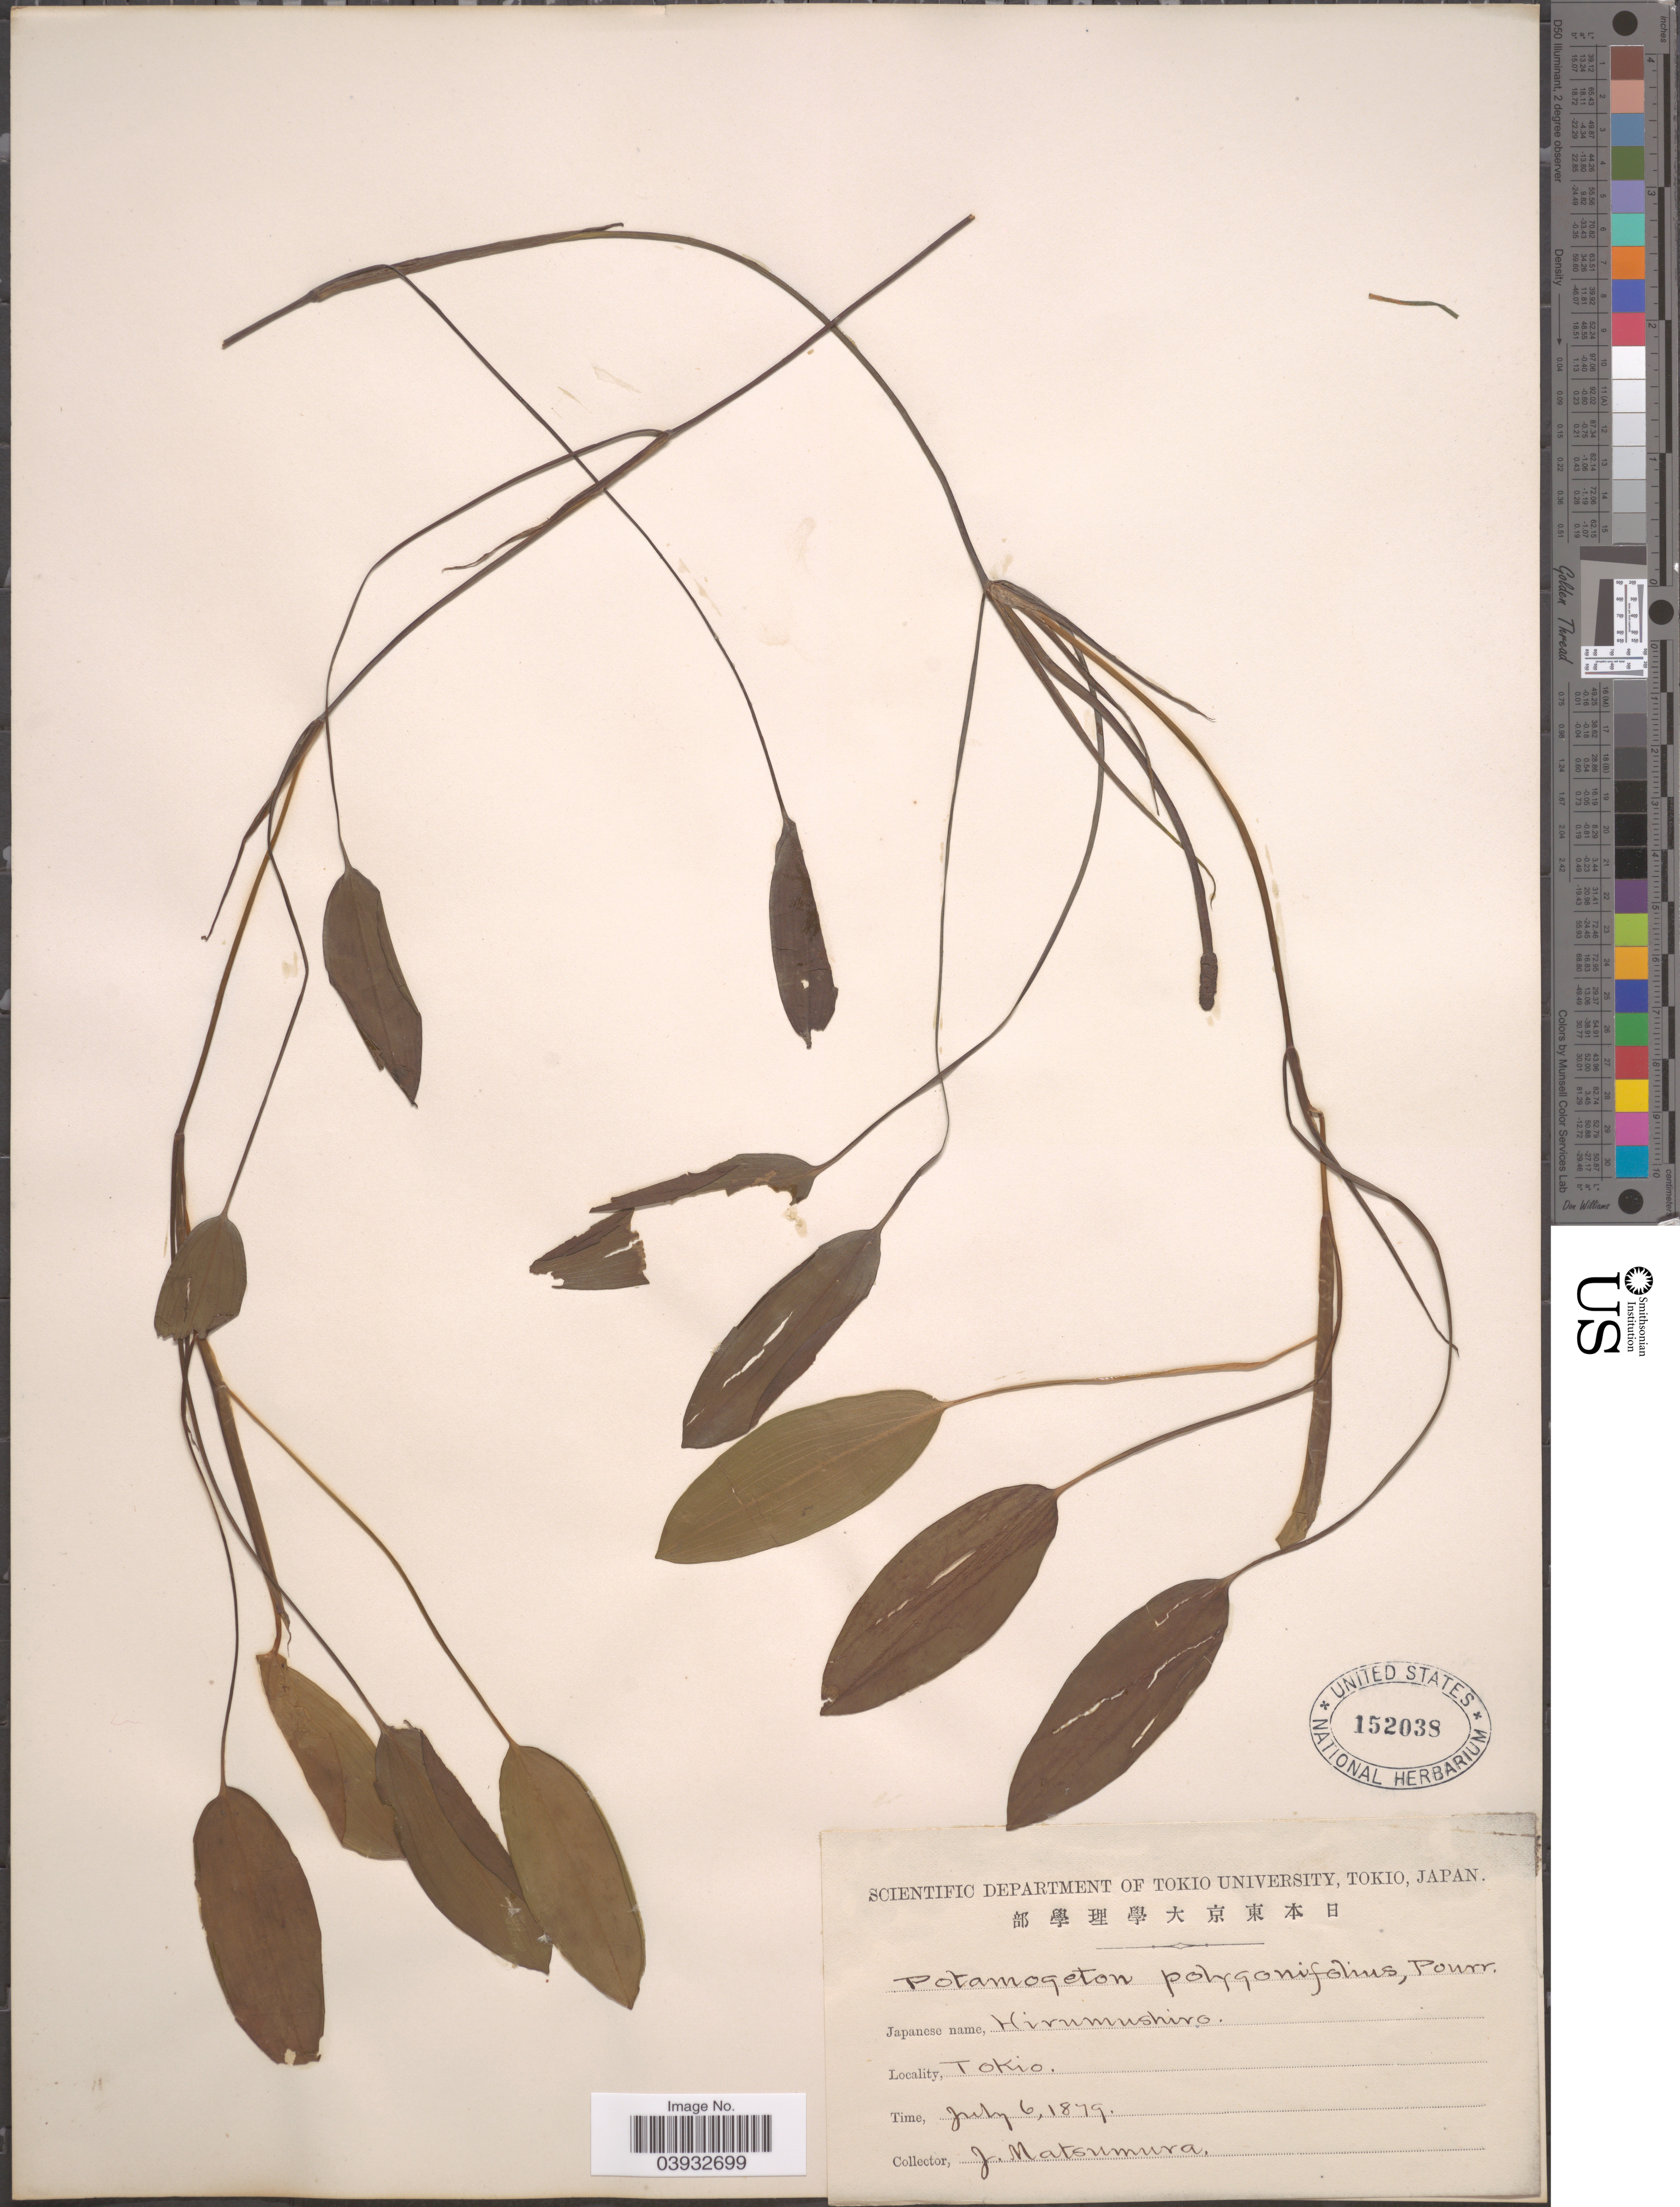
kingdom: Plantae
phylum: Tracheophyta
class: Liliopsida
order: Alismatales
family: Potamogetonaceae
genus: Potamogeton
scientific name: Potamogeton polygonifolius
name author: Pourr.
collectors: J. Matsumura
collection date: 1879-07-06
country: Japan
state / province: Tokyo, Federal City of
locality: Tokio.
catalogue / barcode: US 152038